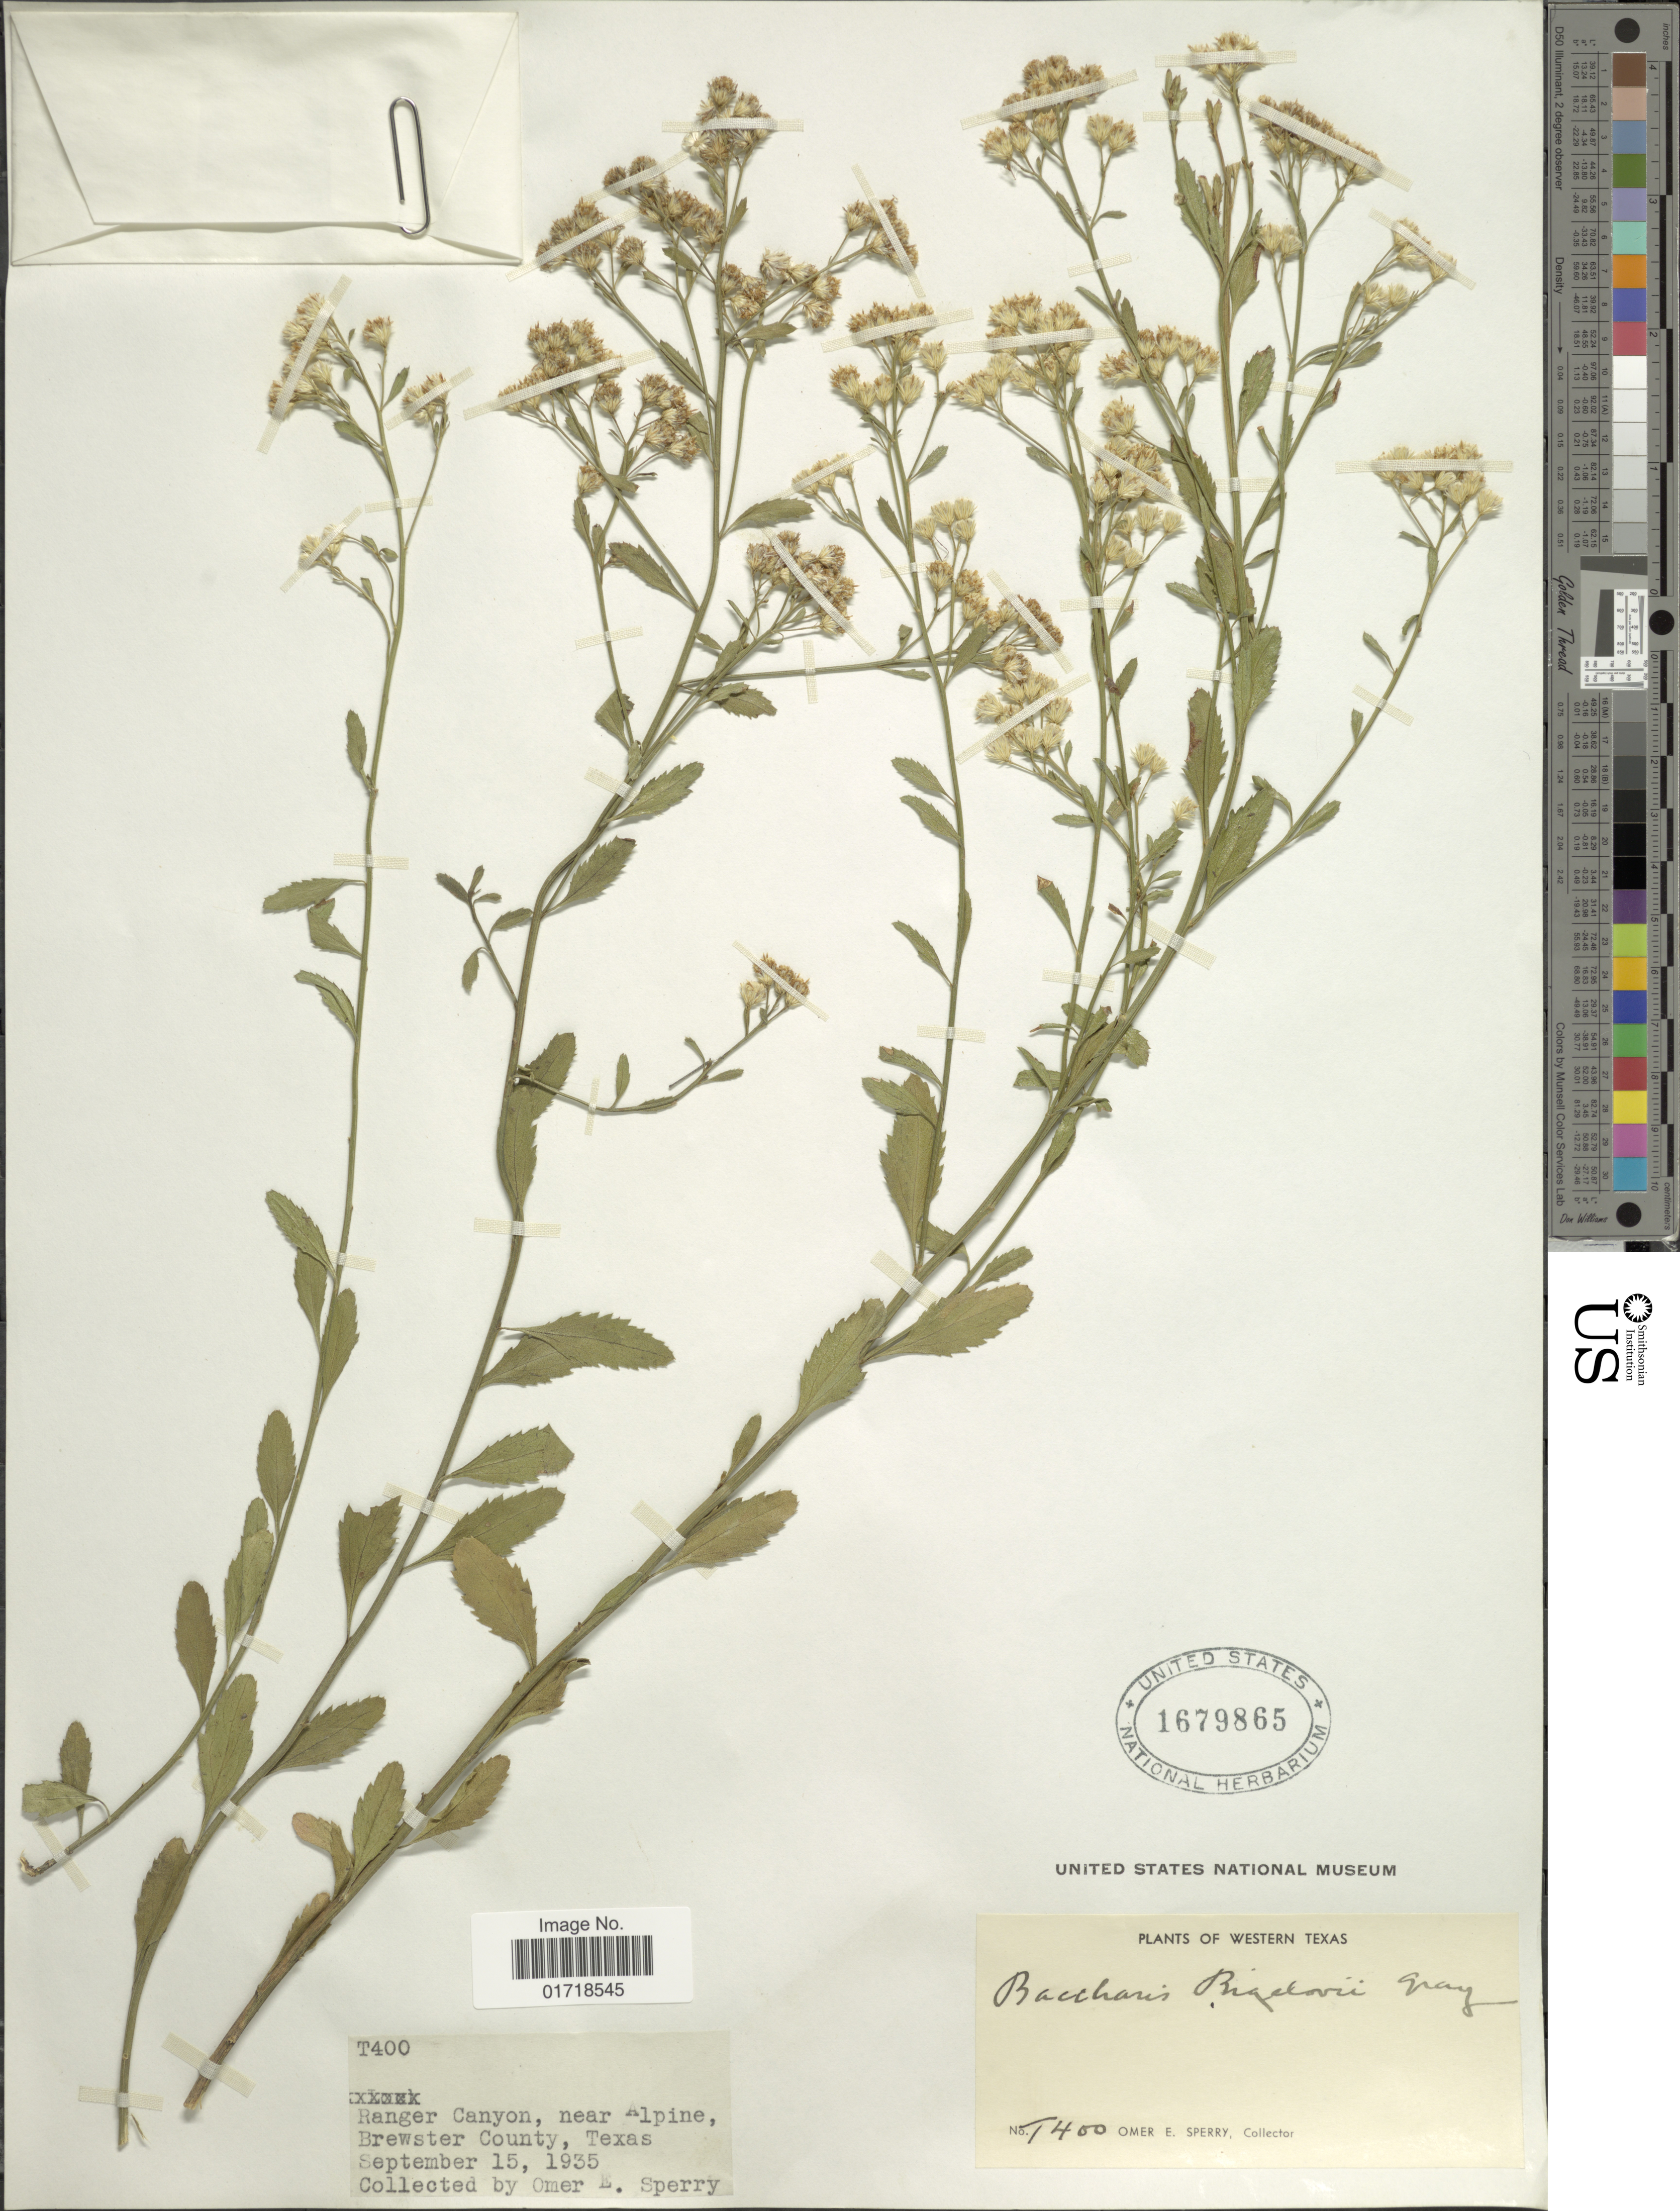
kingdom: Plantae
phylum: Tracheophyta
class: Magnoliopsida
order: Asterales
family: Asteraceae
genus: Baccharis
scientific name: Baccharis bigelovii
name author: A. Gray in Torr.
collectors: O. E. Sperry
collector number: T400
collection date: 1935-09-15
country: United States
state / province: Texas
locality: Western Texas, Range Canyon, near Alpine Brewster County.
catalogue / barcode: US 1679865